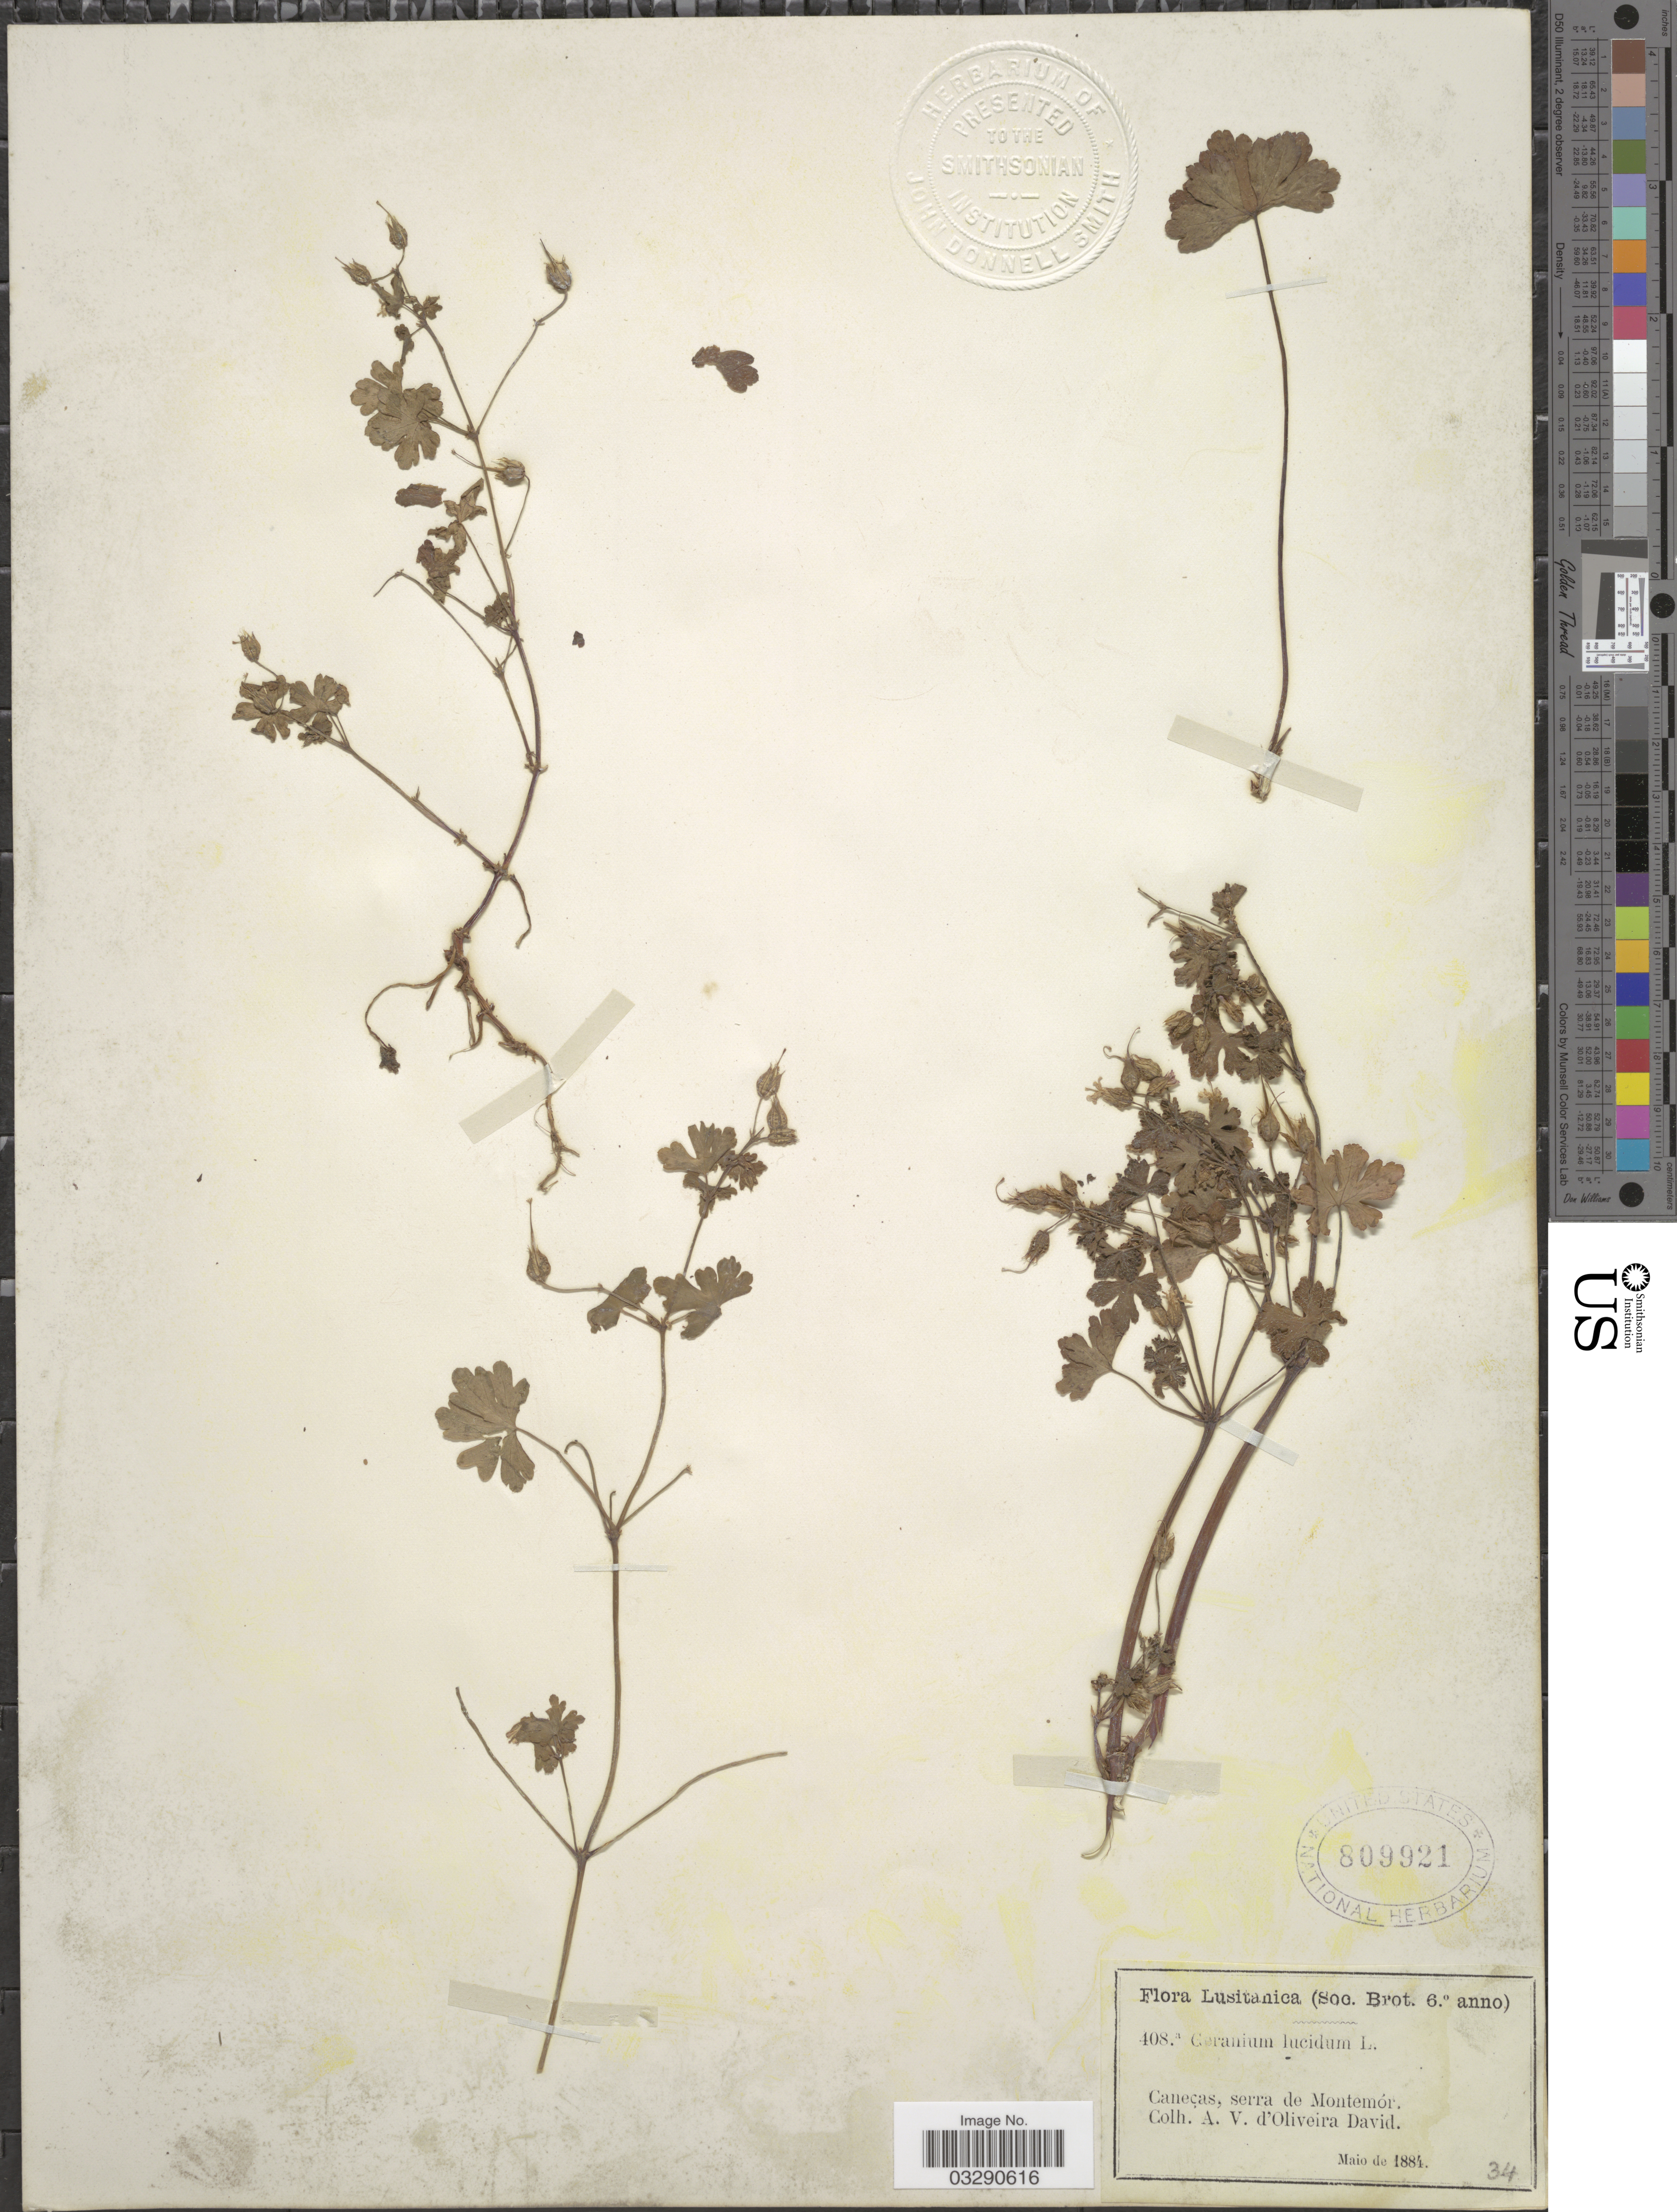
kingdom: Plantae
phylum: Tracheophyta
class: Magnoliopsida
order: Geraniales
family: Geraniaceae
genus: Geranium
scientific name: Geranium lucidum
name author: L.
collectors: A. Oliveira David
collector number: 408a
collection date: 1884-05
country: Portugal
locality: Lusitanica. Canecas, serra de Montemór.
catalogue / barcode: US 809921